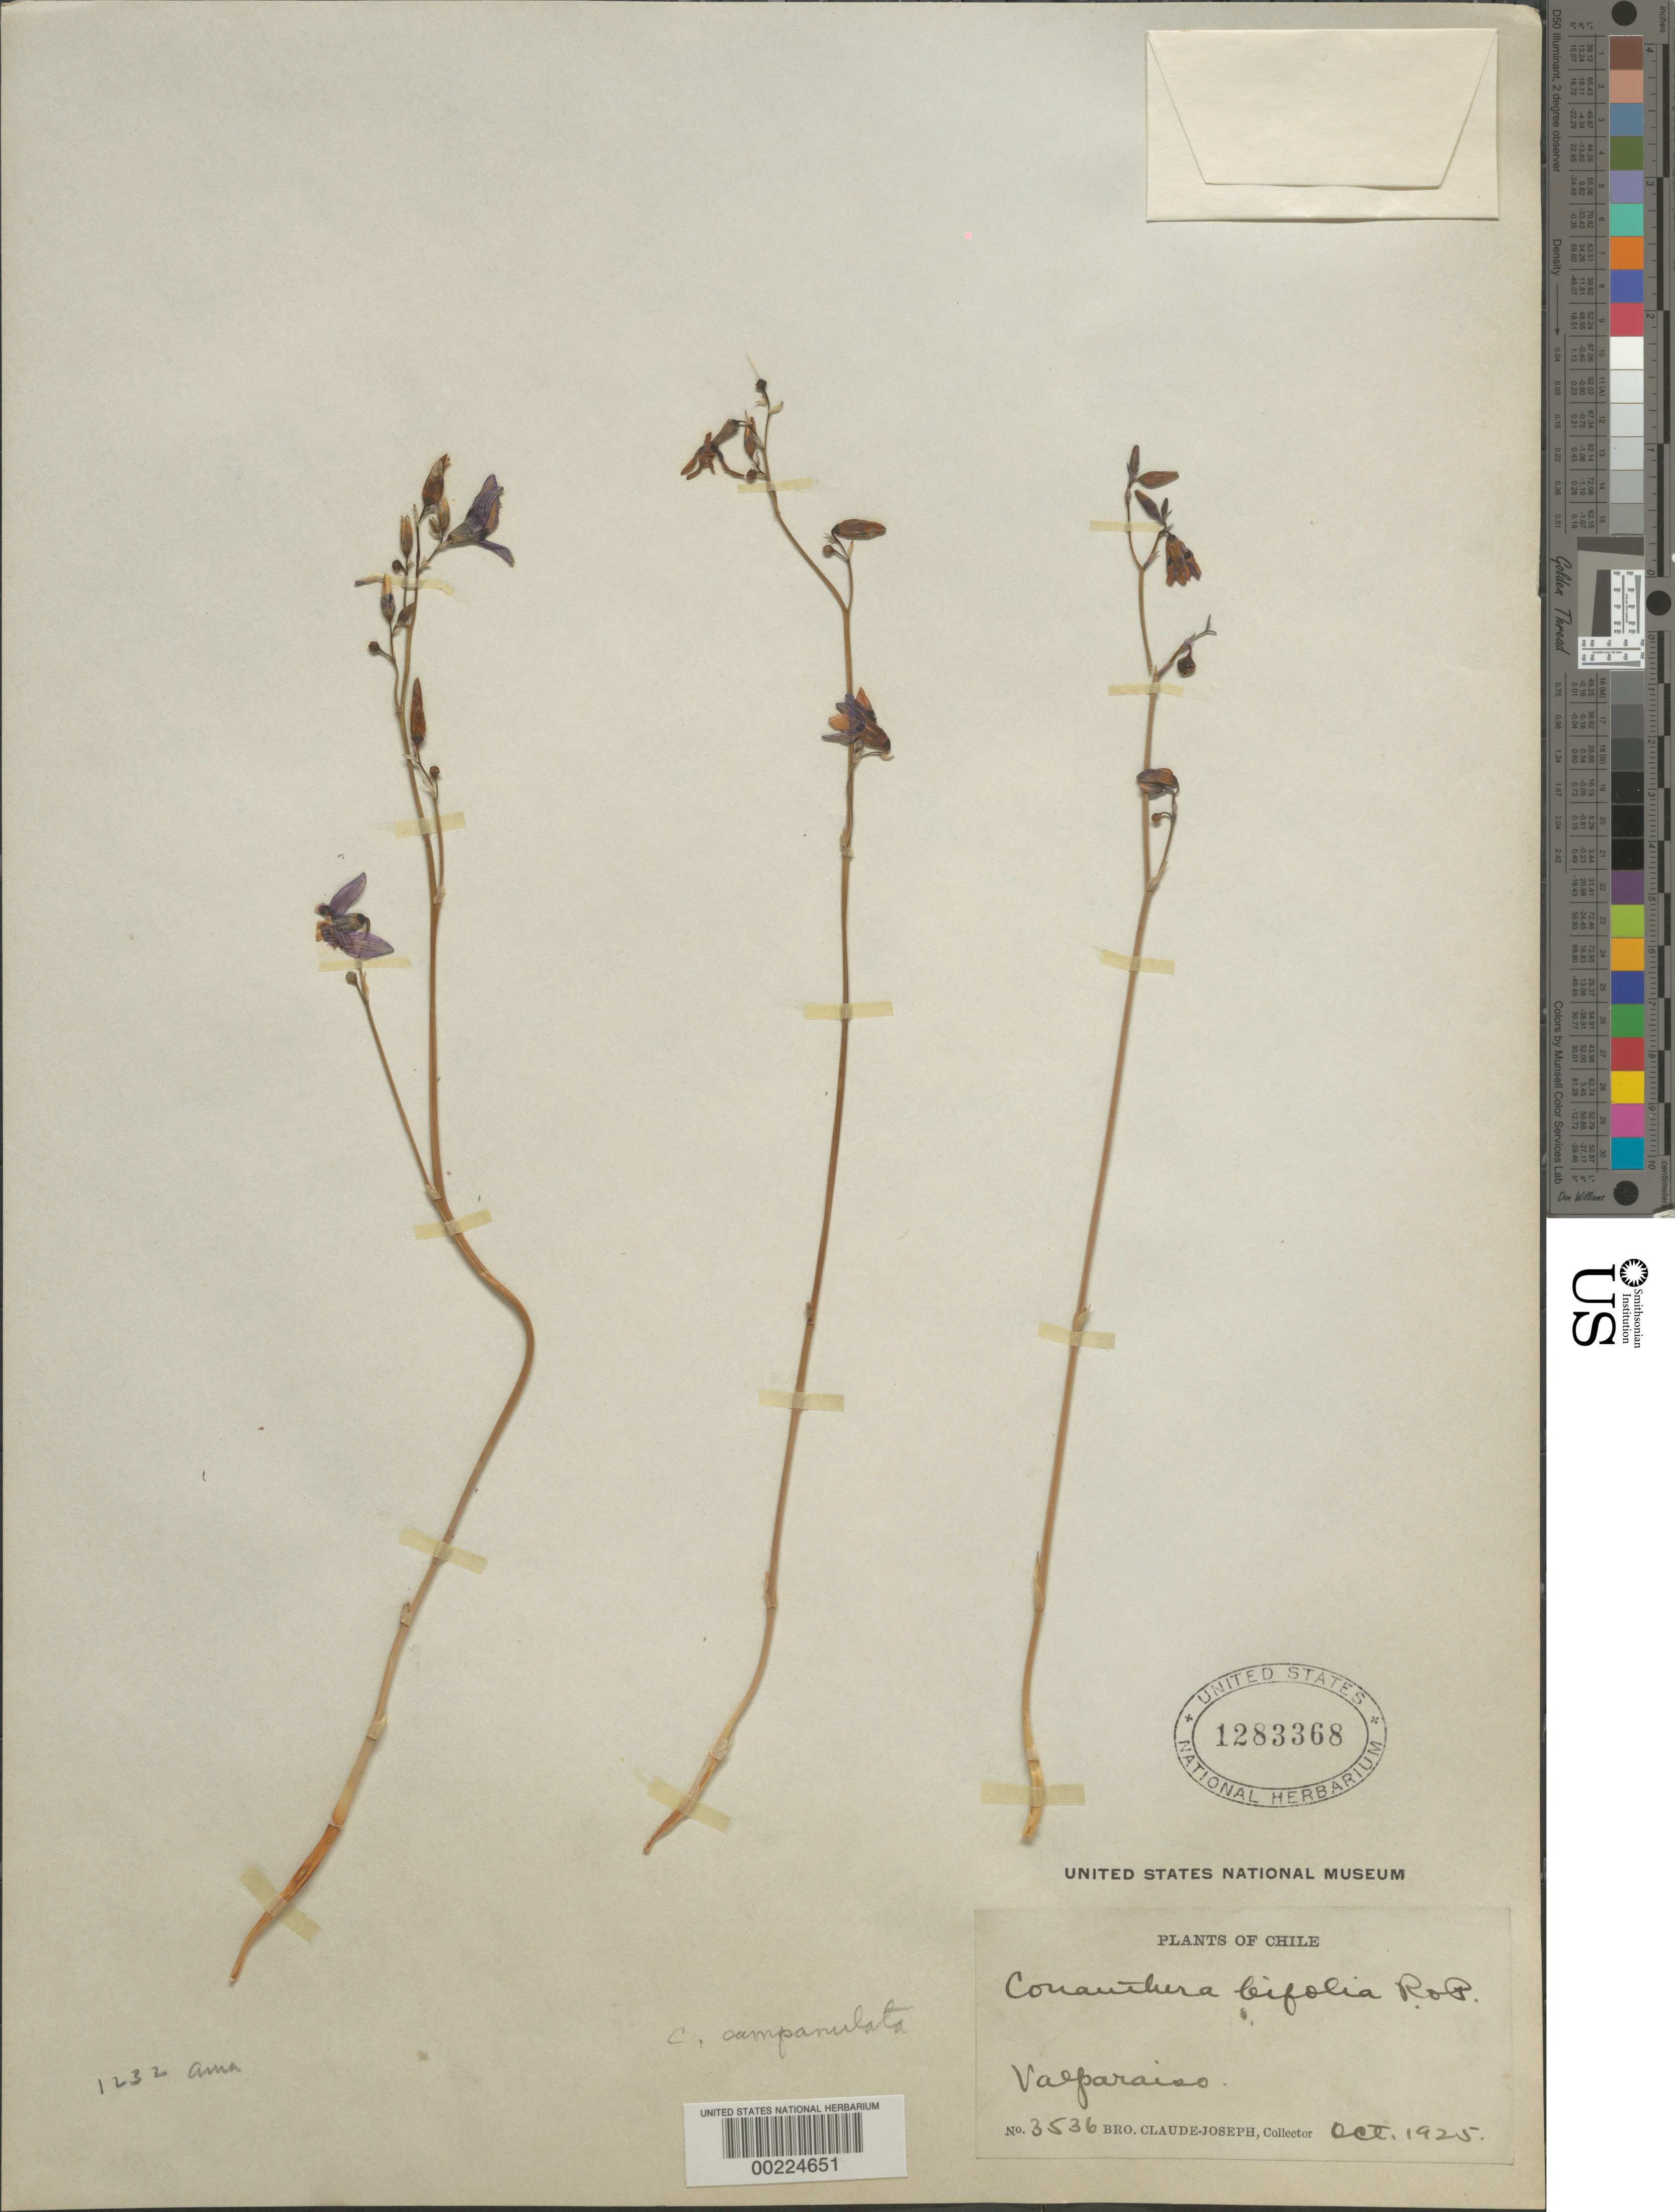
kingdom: Plantae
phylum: Tracheophyta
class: Liliopsida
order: Asparagales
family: Tecophilaeaceae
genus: Conanthera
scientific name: Conanthera campanulata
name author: Lindl.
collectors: Bro. Claude-Joseph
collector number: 3536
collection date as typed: Oct 1925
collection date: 1925-10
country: Chile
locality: Valparaiso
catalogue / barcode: US 1283368